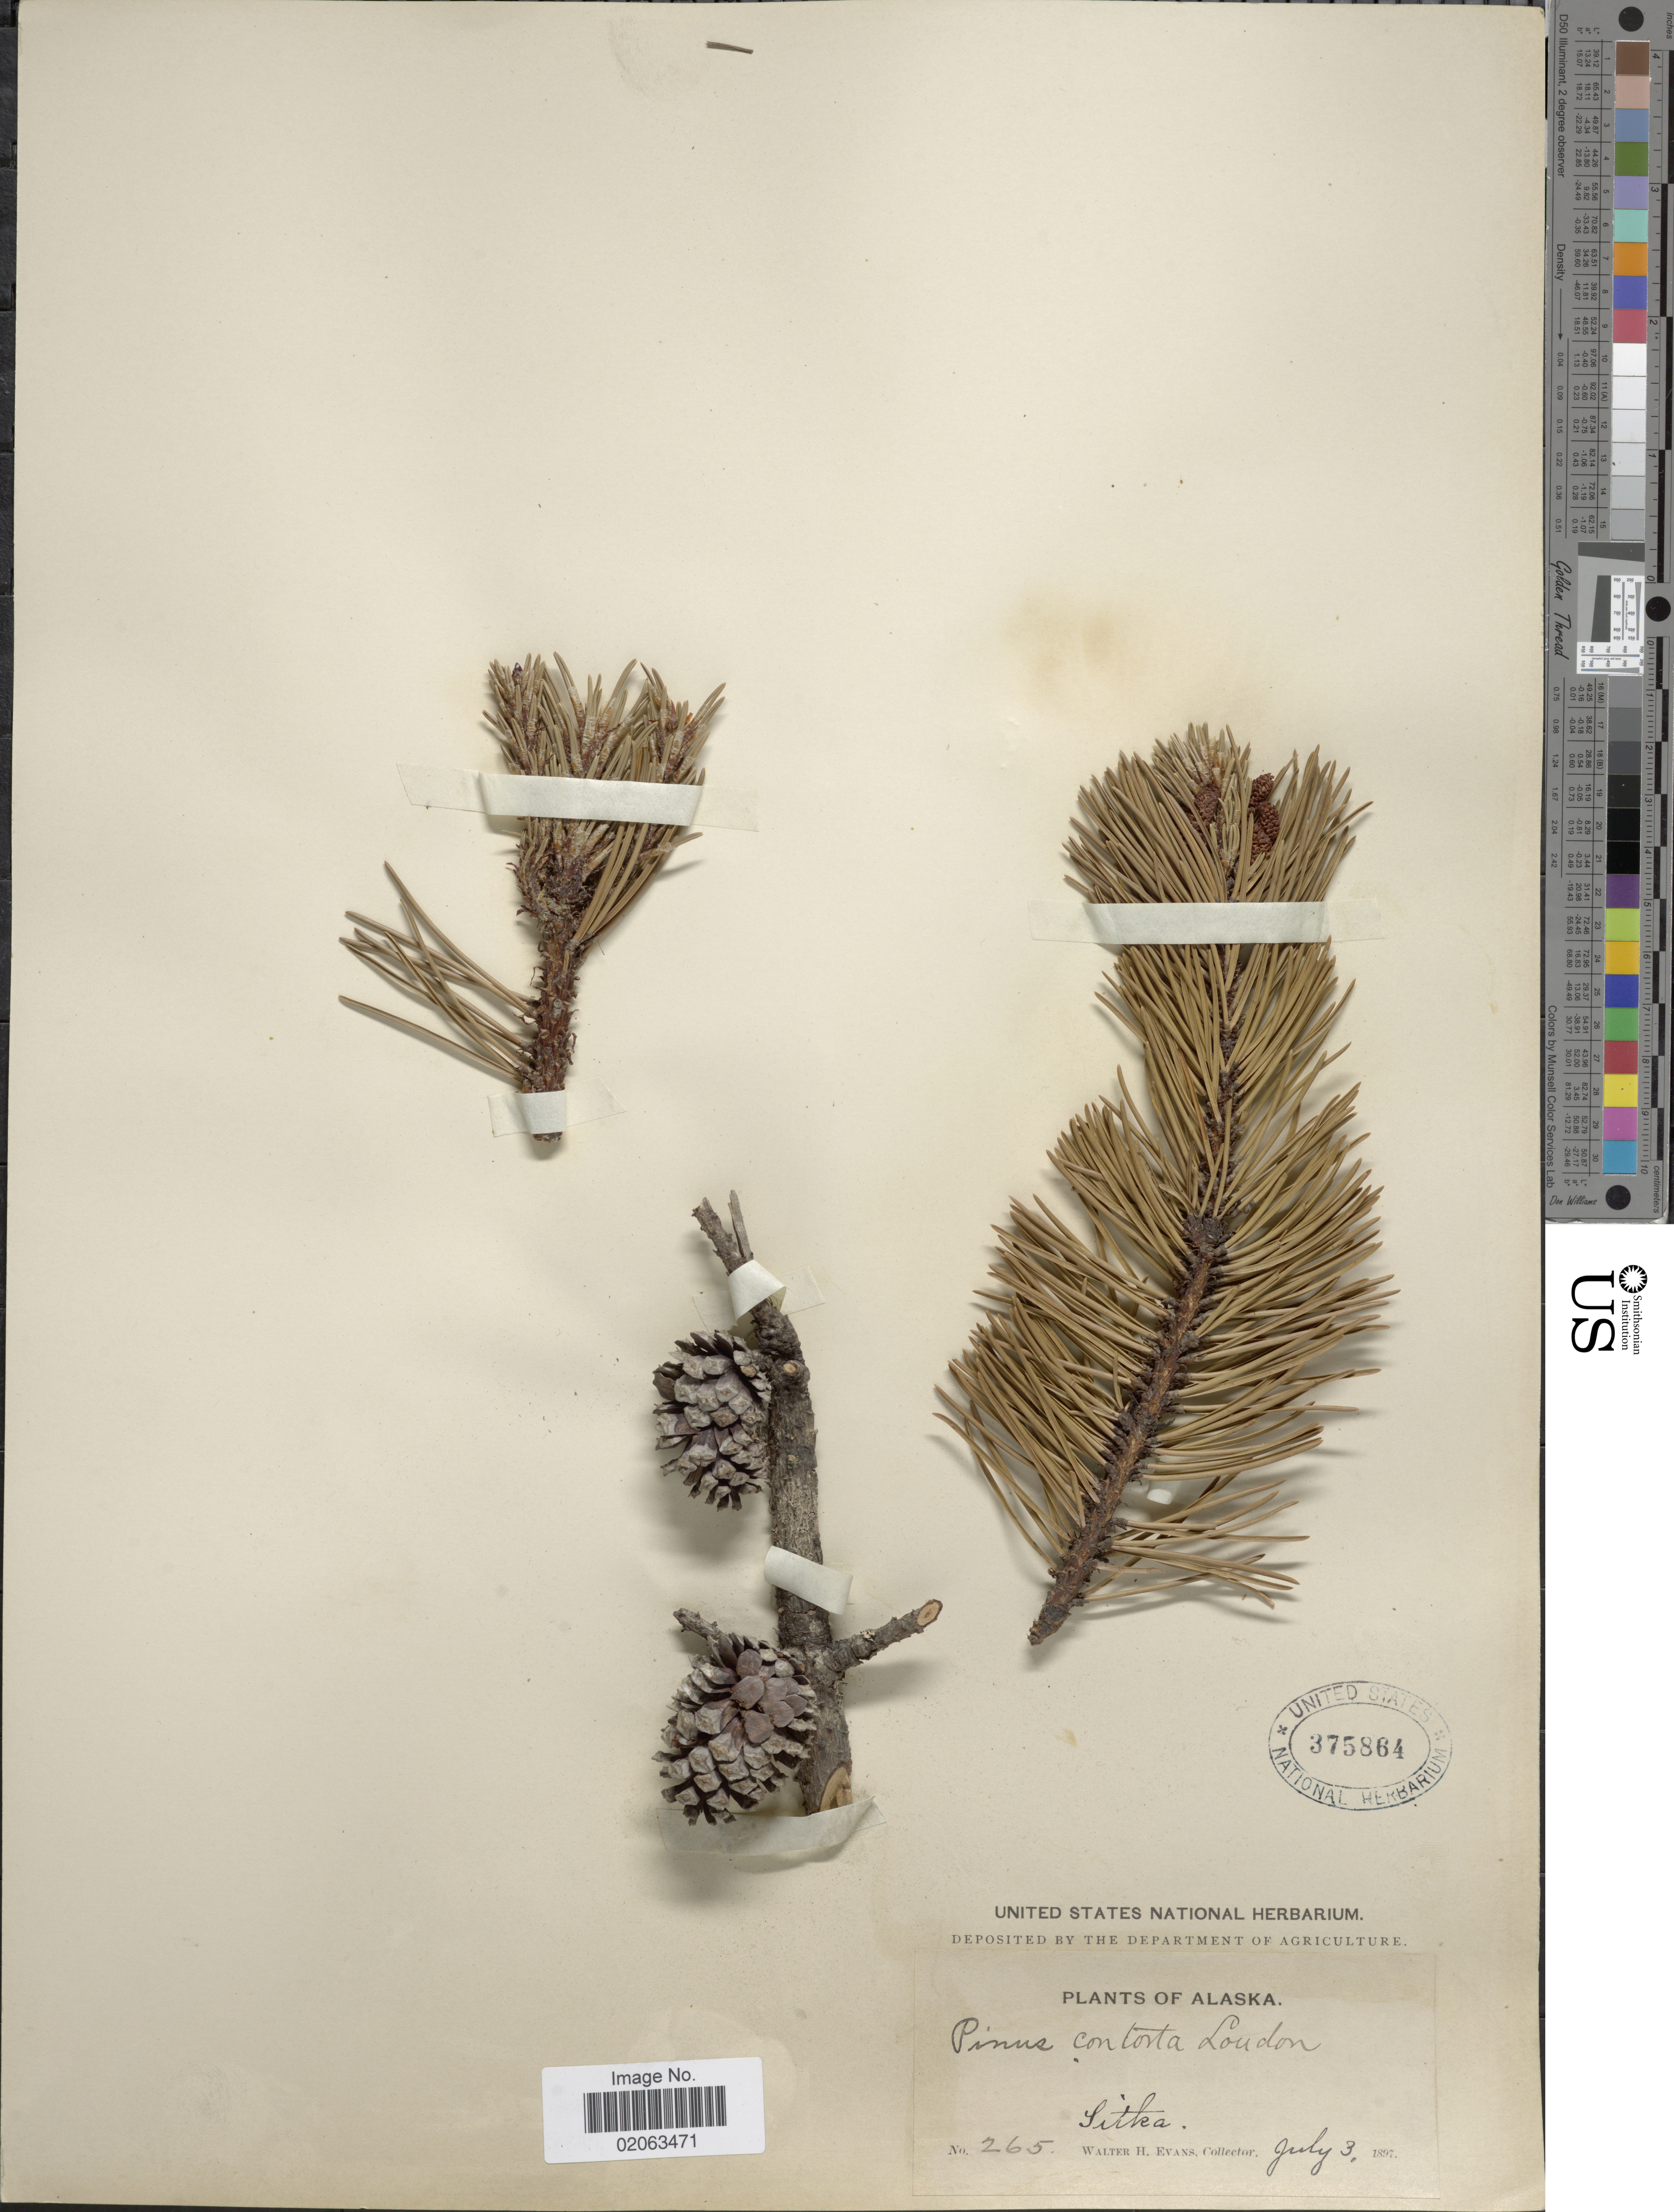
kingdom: Plantae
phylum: Tracheophyta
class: Pinopsida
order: Pinales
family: Pinaceae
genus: Pinus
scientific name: Pinus contorta var. contorta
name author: Douglas ex Loudon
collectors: W. H. Evans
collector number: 265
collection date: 1897-07-03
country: United States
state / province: Alaska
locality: Alaska, Sitka.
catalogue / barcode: US 375864